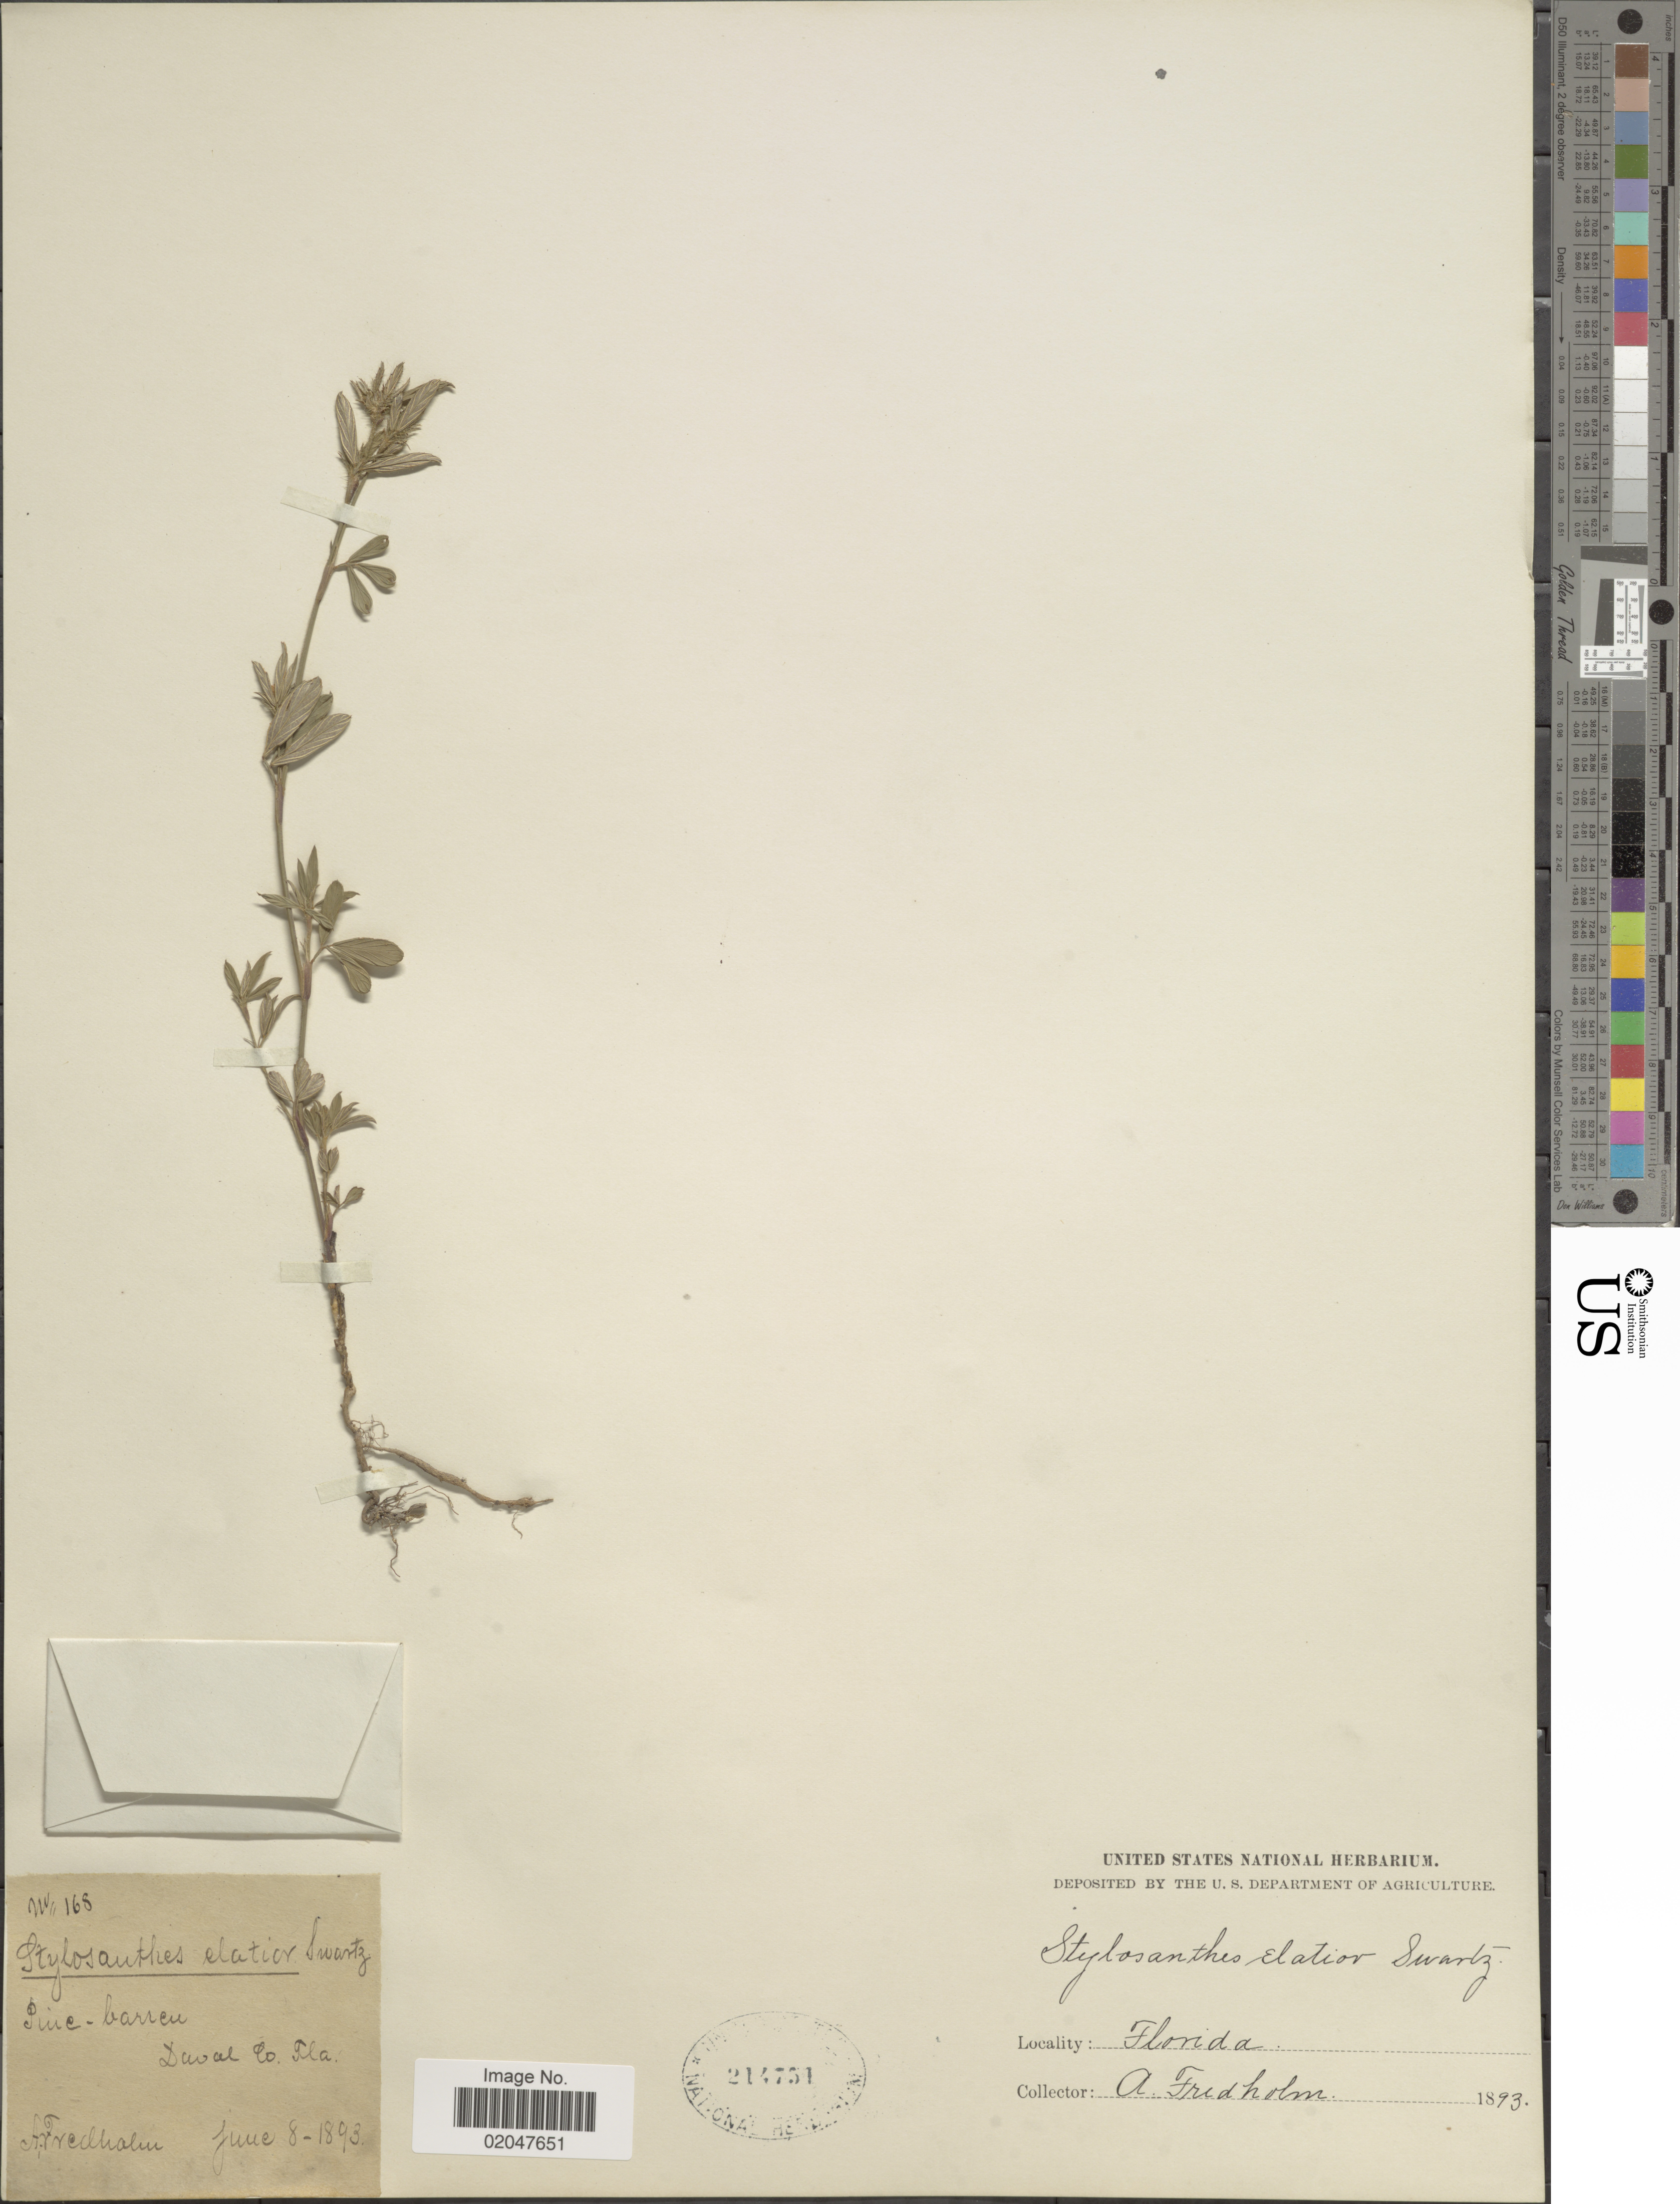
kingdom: Plantae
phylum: Tracheophyta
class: Magnoliopsida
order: Fabales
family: Fabaceae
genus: Stylosanthes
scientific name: Stylosanthes biflora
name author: (L.) Britton et al.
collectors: A. Fredholm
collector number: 168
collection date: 1893-06-08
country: United States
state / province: Florida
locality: Duval Co., Fla.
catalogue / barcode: US 214731